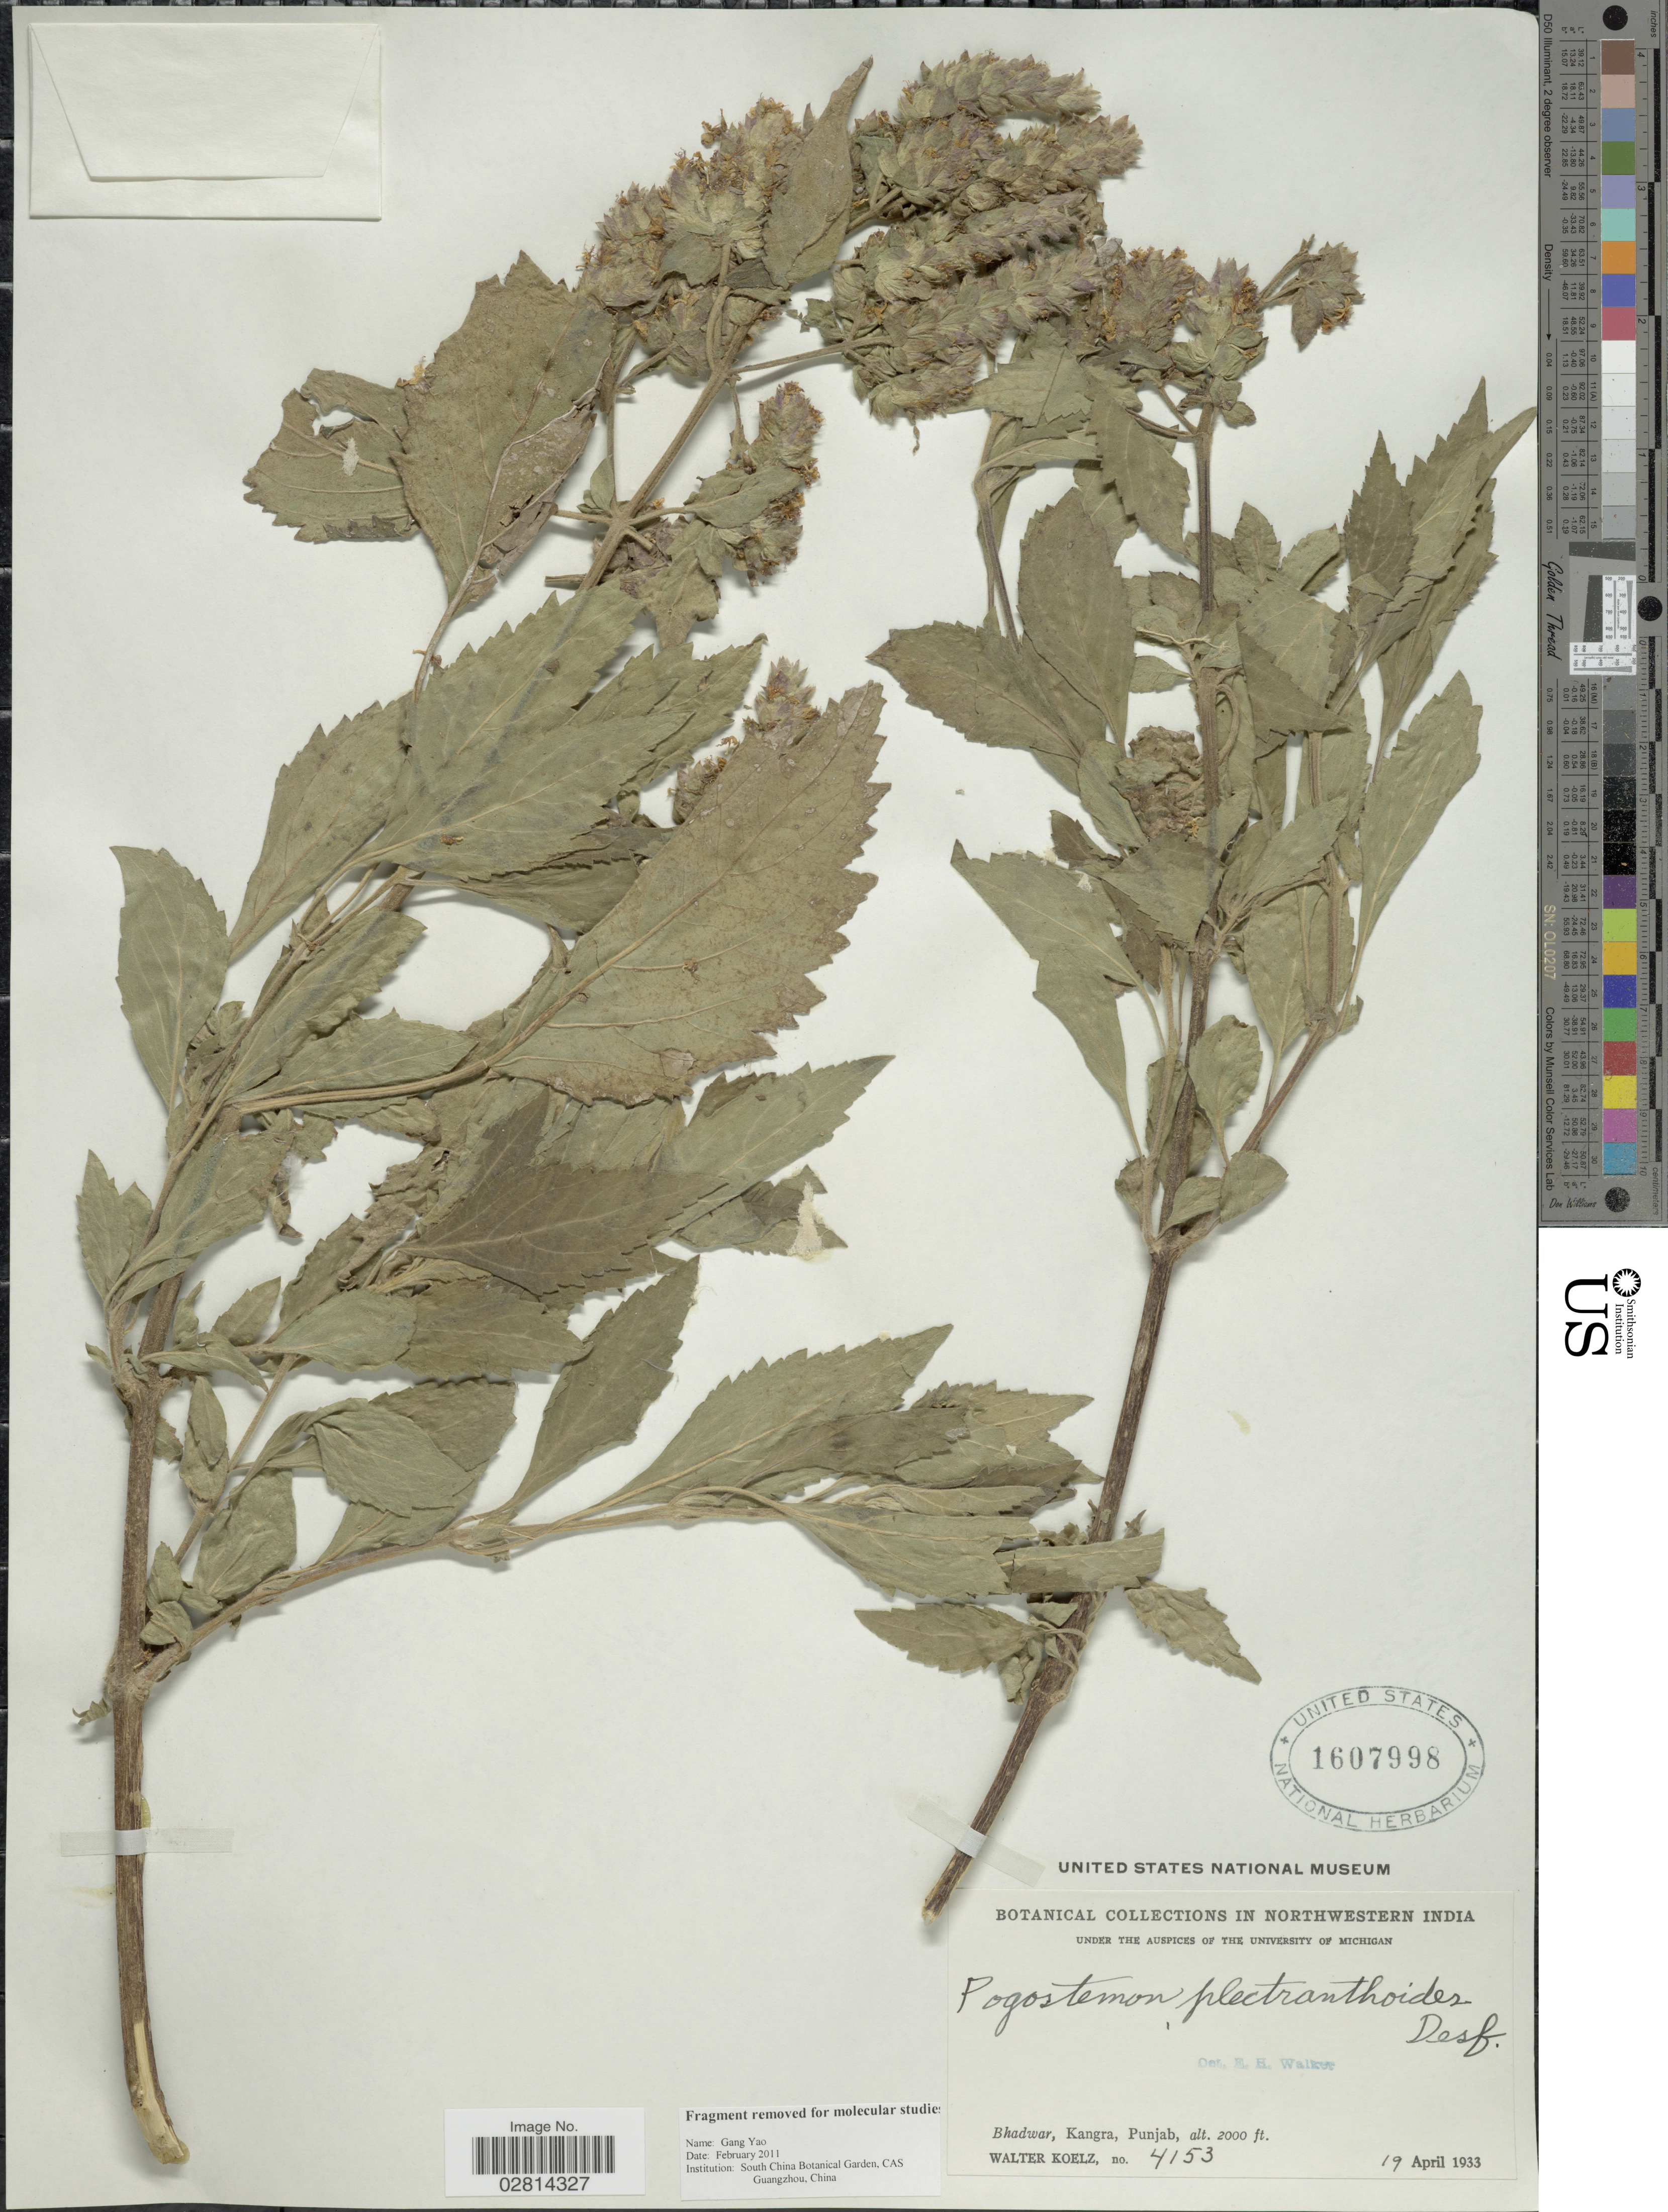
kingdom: Plantae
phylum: Tracheophyta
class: Magnoliopsida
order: Lamiales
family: Lamiaceae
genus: Pogostemon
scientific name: Pogostemon plectranthoides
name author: Desf.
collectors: W. N. Koelz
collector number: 4153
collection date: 1933-04-19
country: India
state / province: Himachal Pradesh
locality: Northwestern India. Bhadwar, Kangra.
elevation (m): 610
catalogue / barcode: US 1607998